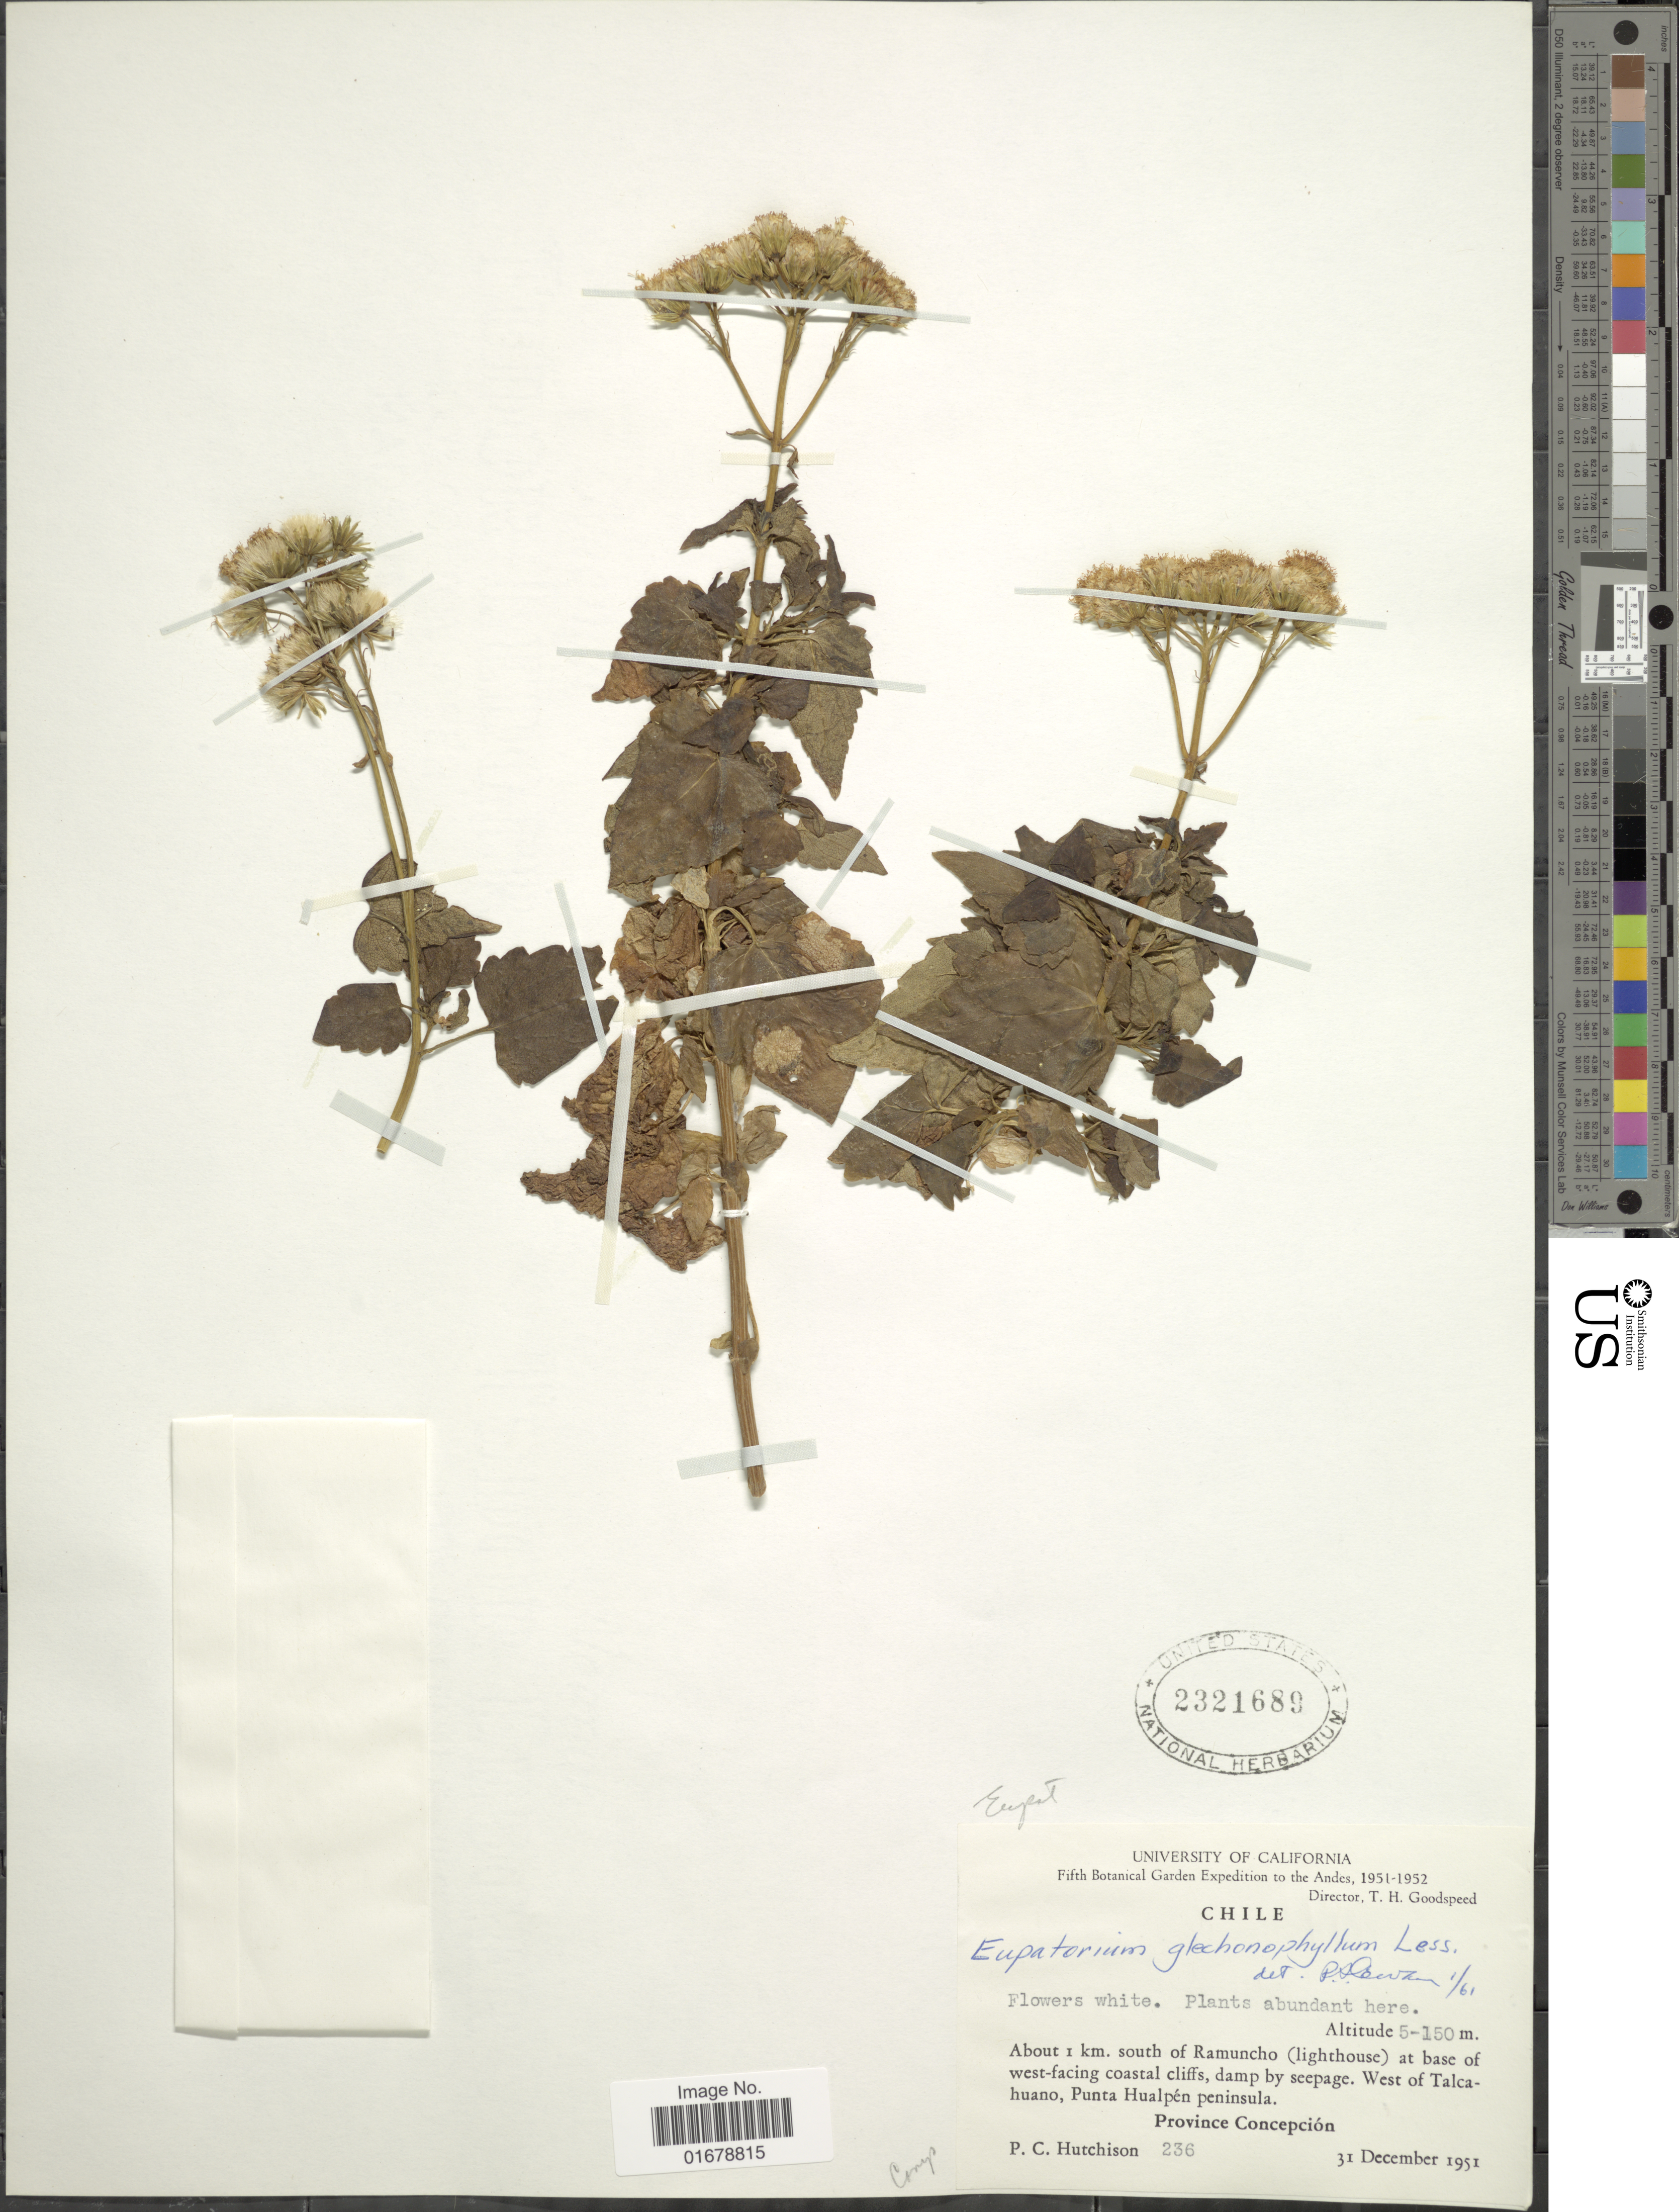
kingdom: Plantae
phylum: Tracheophyta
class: Magnoliopsida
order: Asterales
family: Asteraceae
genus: Ageratina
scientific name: Ageratina glechonophylla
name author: (Less.) R.M. King & H. Rob.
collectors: P. C. Hutchison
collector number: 236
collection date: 1951-12-31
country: Chile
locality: About 1 km. south of Ramuncho (lighthouse) at base of west-facing coastal cliffs, damp by seepage. West of Talcahuano, Punta Hualpenl peninsula, Provincia Concepcion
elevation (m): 5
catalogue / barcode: US 2321689